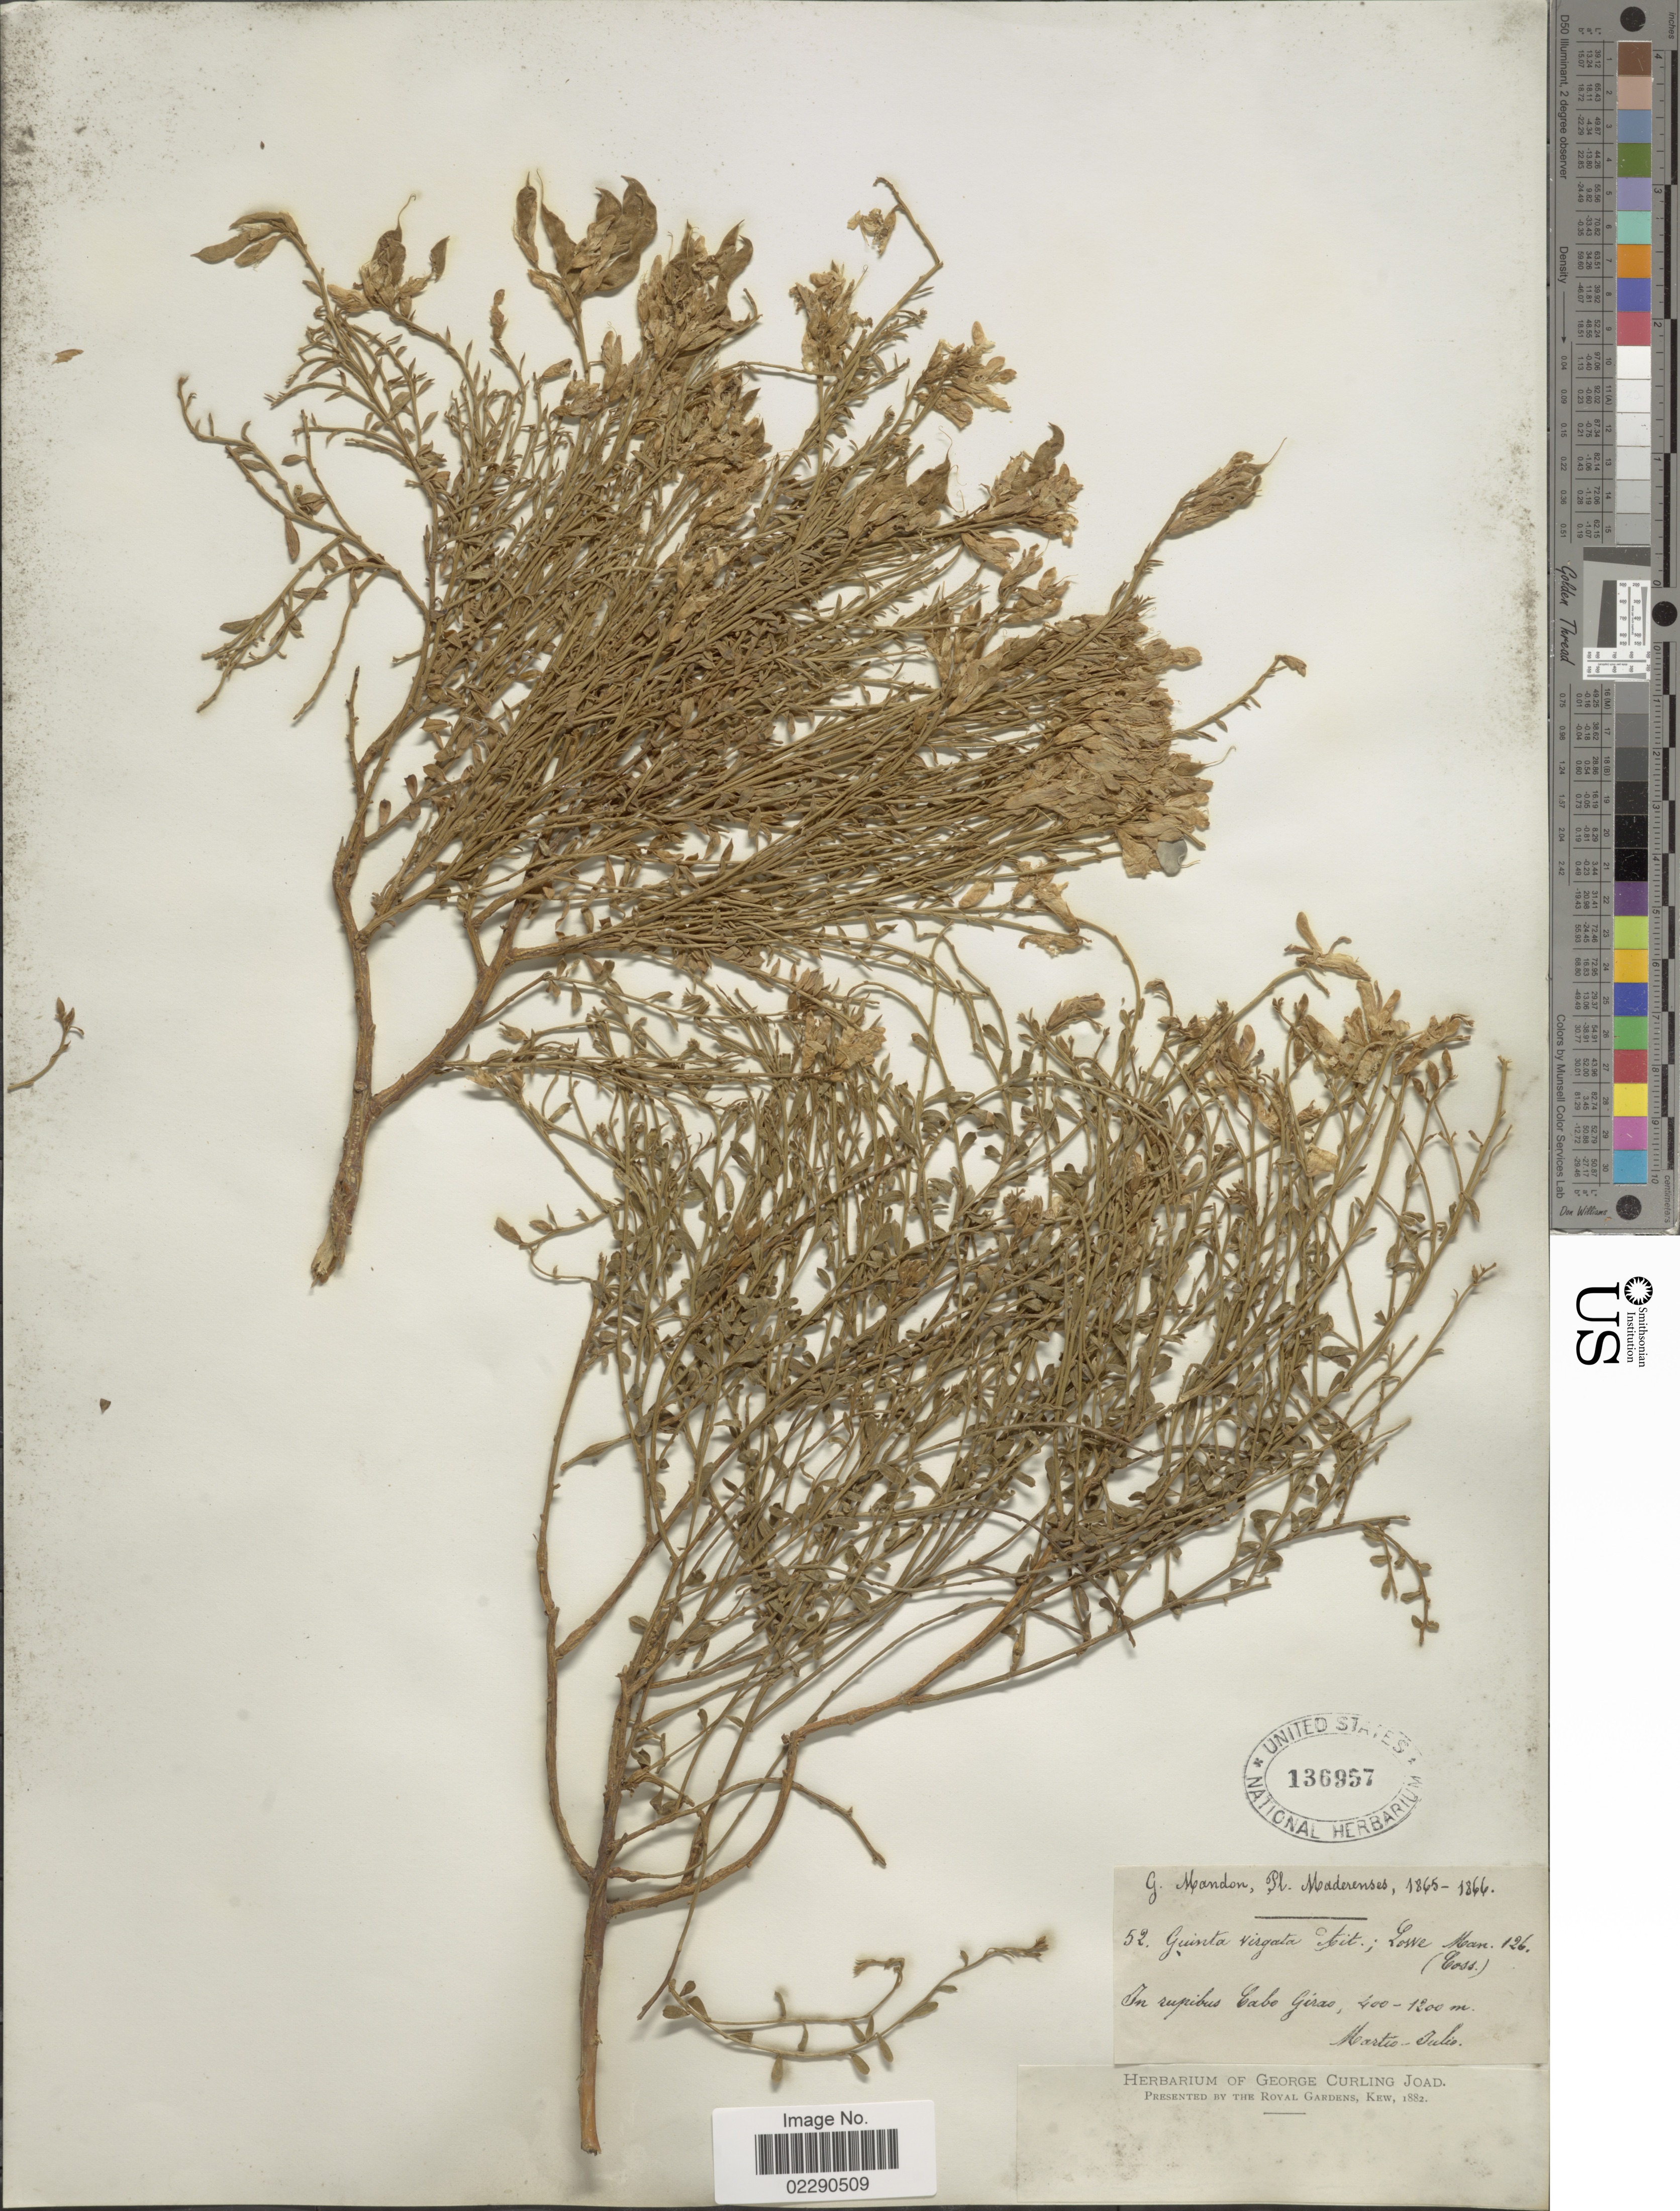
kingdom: Plantae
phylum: Tracheophyta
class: Magnoliopsida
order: Fabales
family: Fabaceae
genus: Genista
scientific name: Genista virgata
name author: Link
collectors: G. Mandon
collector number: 52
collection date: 1865-03/1866-07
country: Portugal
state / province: Madeira (Aut. Reg.)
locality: Maderenses, Cabo Girao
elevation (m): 400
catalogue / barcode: US 136957